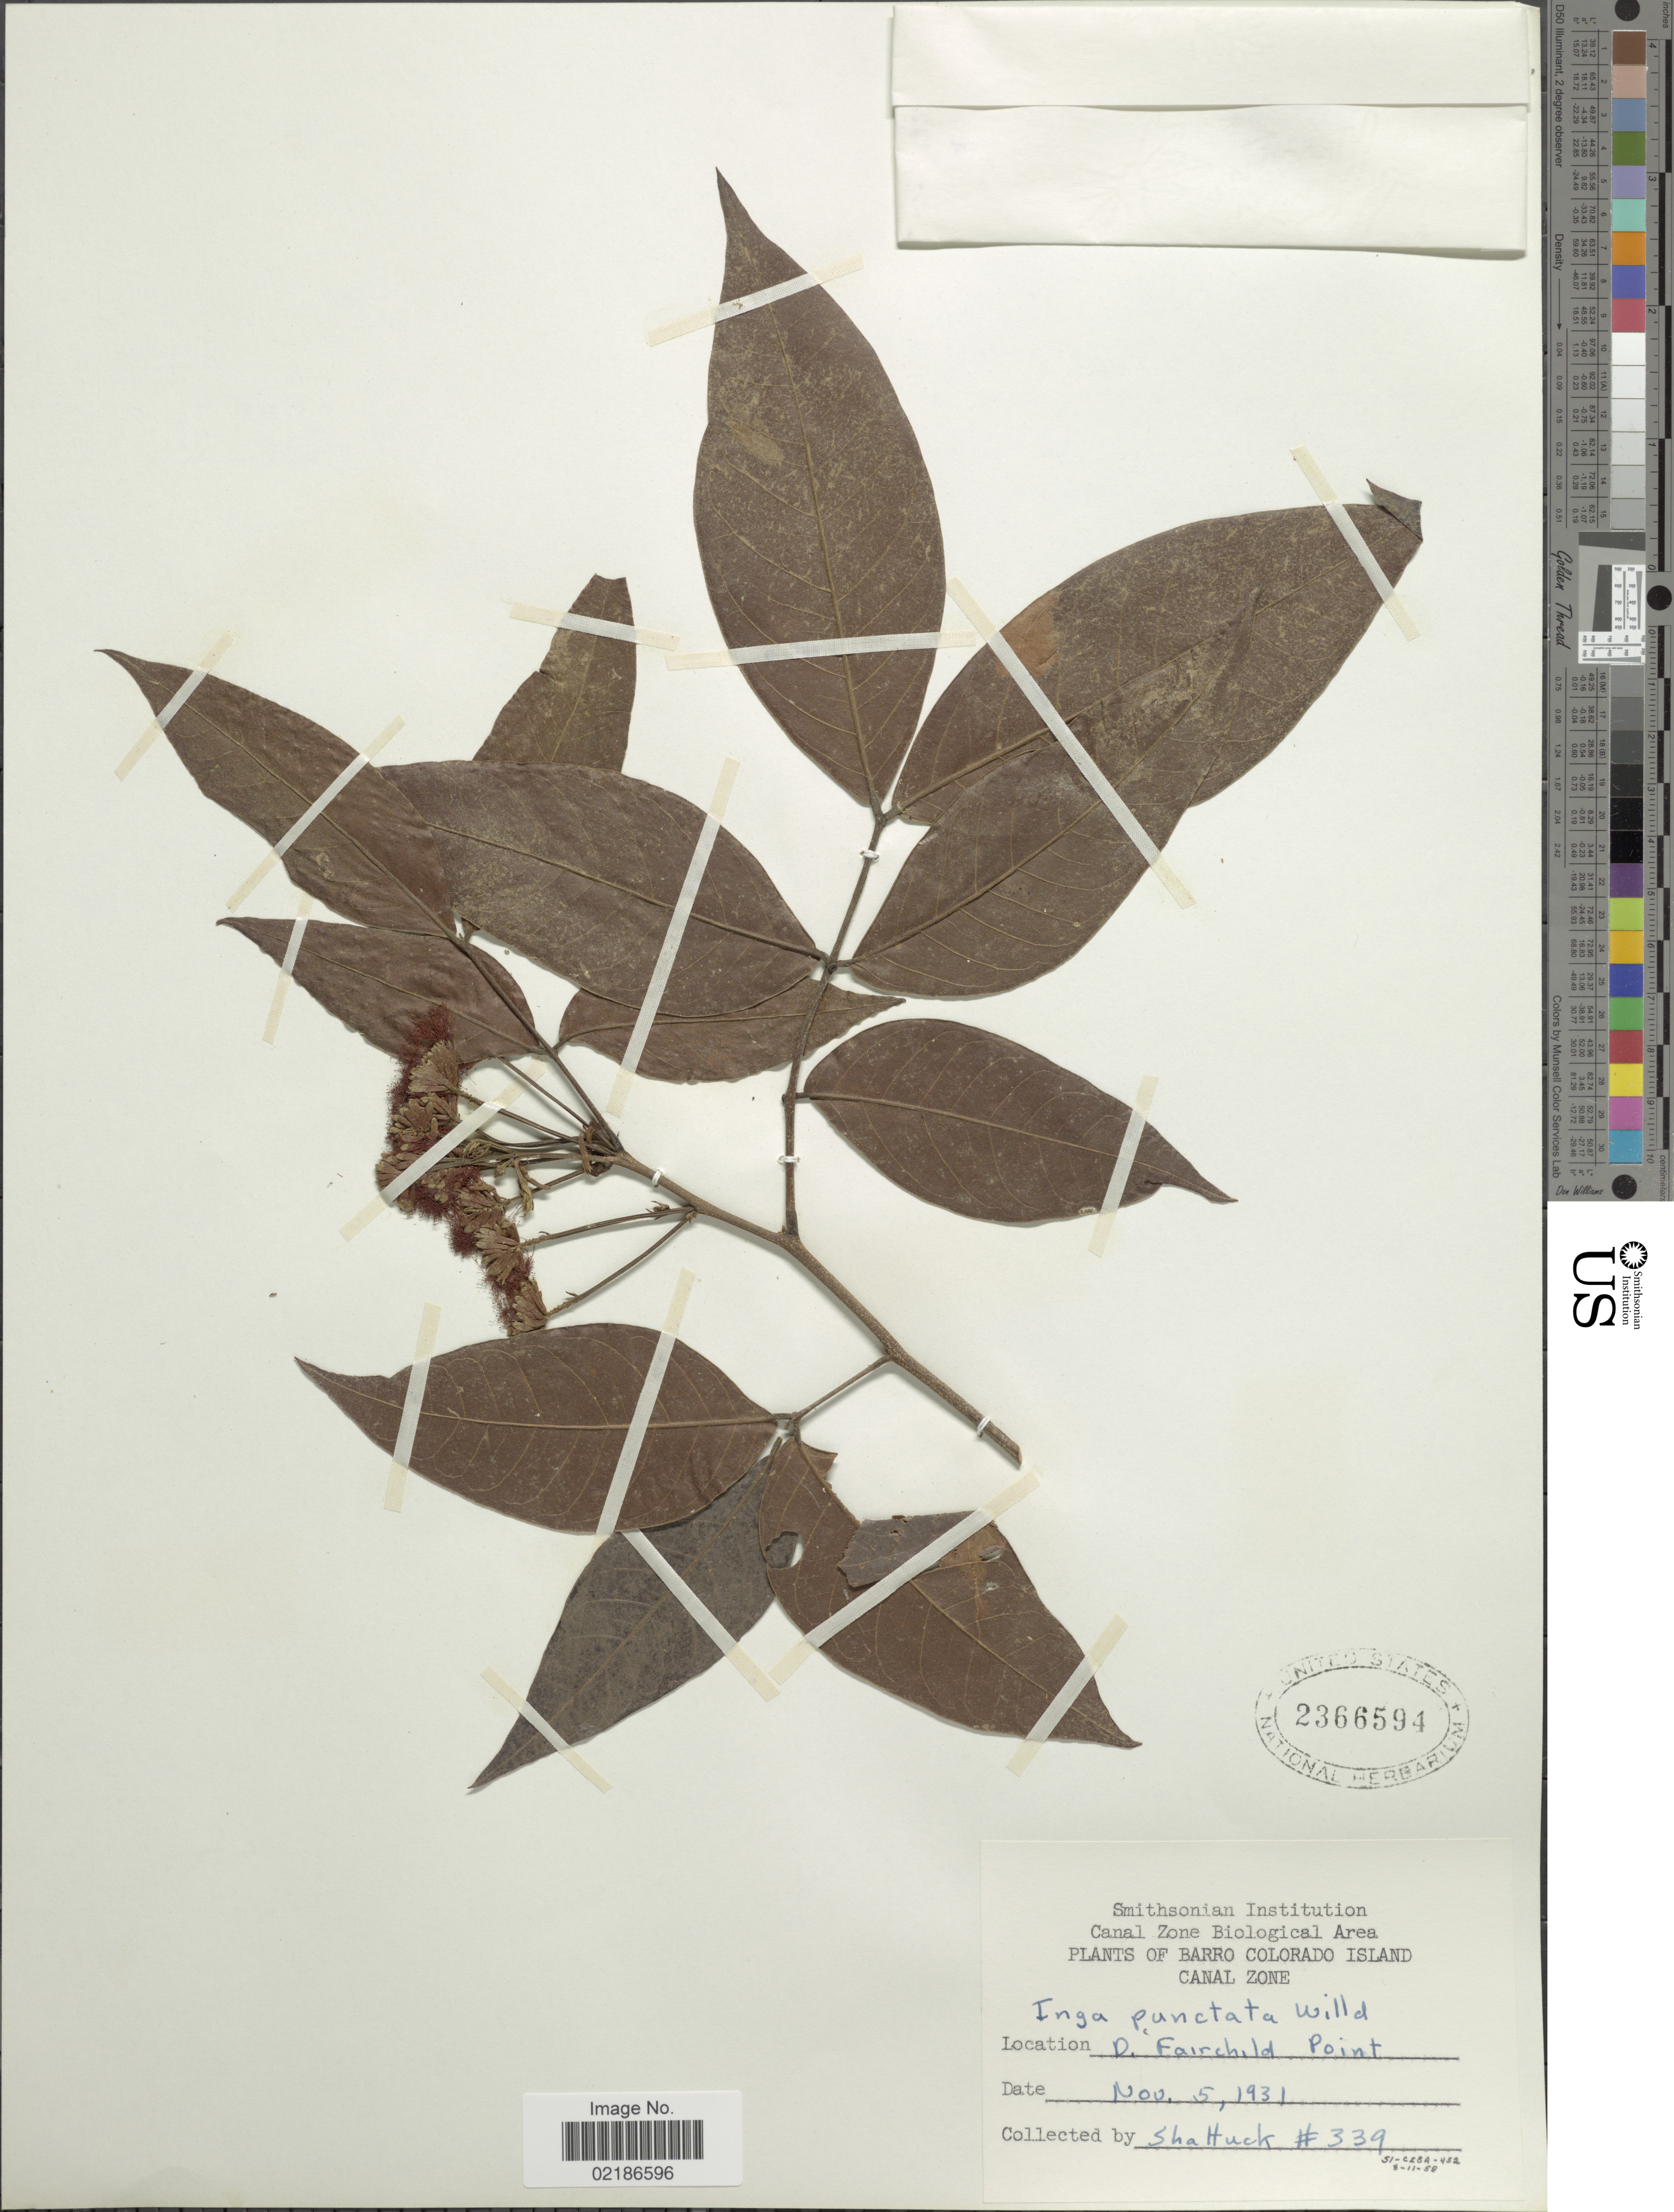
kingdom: Plantae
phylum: Tracheophyta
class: Magnoliopsida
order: Fabales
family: Fabaceae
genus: Inga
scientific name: Inga punctata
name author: Willd.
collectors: Shattuck, --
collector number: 339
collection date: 1931-11-05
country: Panama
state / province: Panamá Oeste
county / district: Canal Zone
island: Barro Colorado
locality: Barro Colorado Island, Canal Zone, D. Fairchild Point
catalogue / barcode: US 2366594